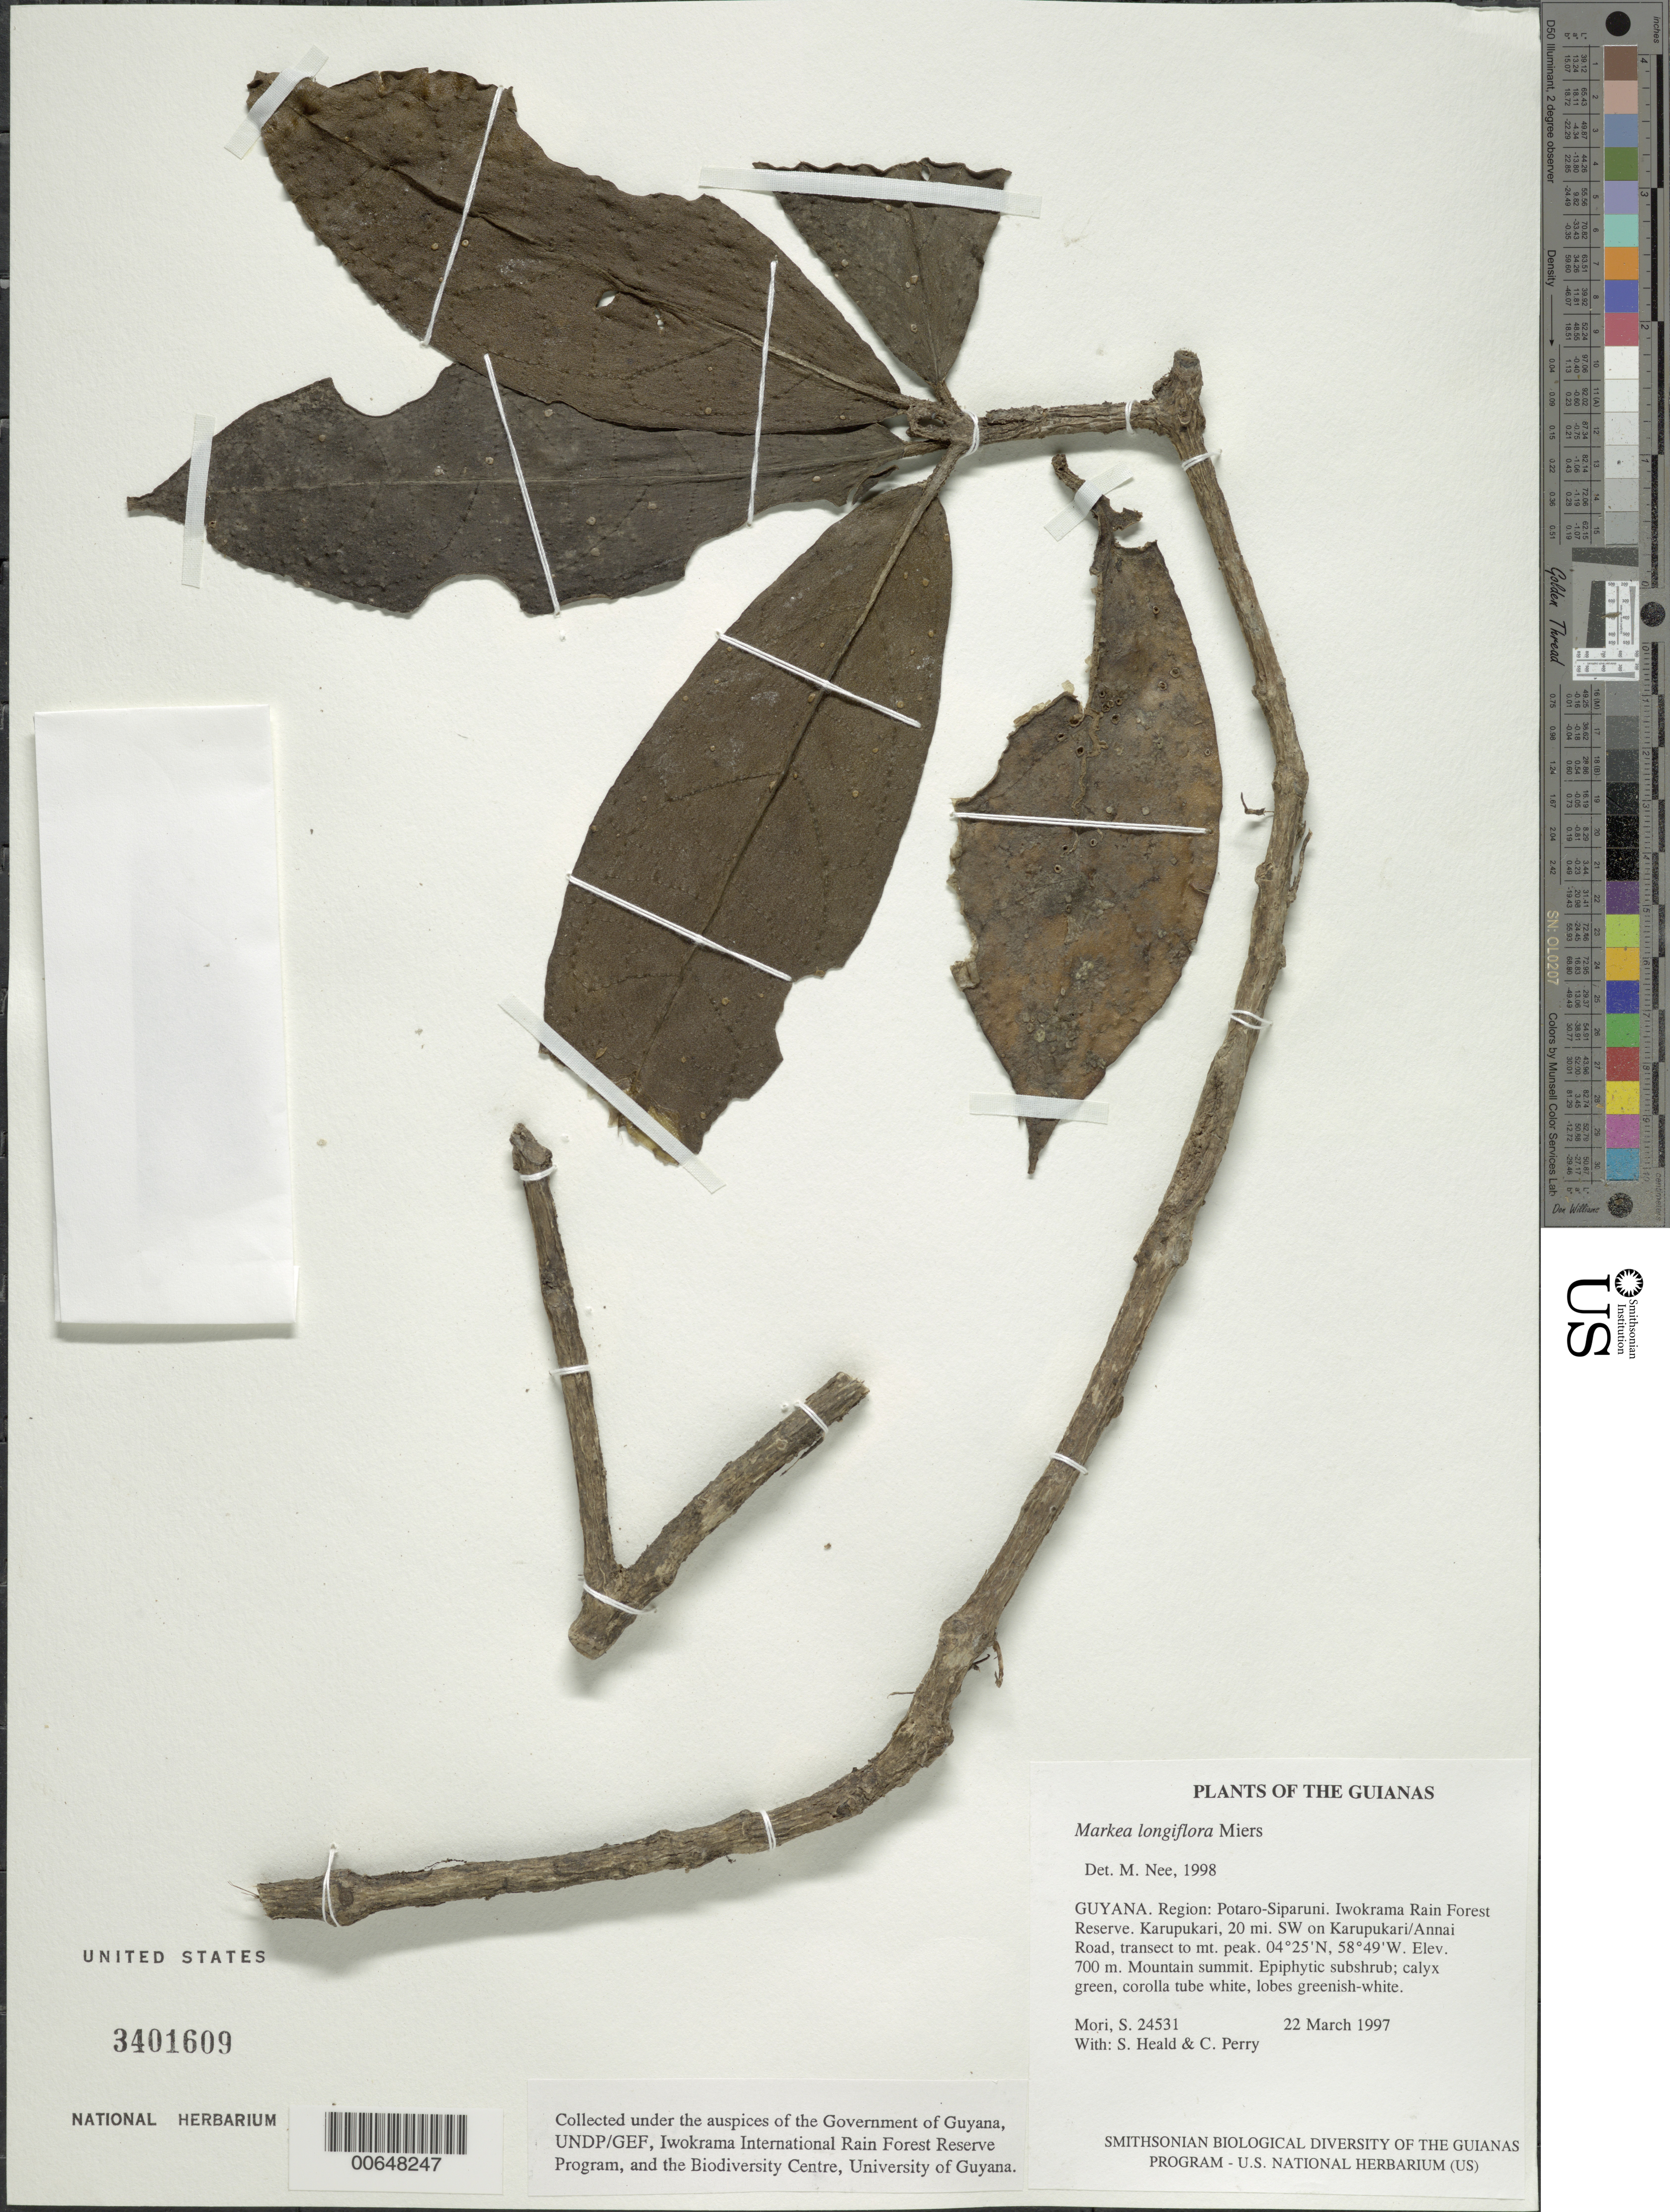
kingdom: Plantae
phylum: Tracheophyta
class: Magnoliopsida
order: Solanales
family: Solanaceae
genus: Markea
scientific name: Markea longiflora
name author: Miers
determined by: Nee, Michael H.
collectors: S. Mori, S. Heald & C. Perry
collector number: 24531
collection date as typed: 22 March 1997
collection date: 1997-03-22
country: Guyana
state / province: Potaro-Siparuni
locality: Iwokrama Rain Forest Reserve. Karupukari, 20 mi. SW on Karupukari/Annai Road, transect to mt. peak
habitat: Mountain summit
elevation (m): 700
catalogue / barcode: US 3401609